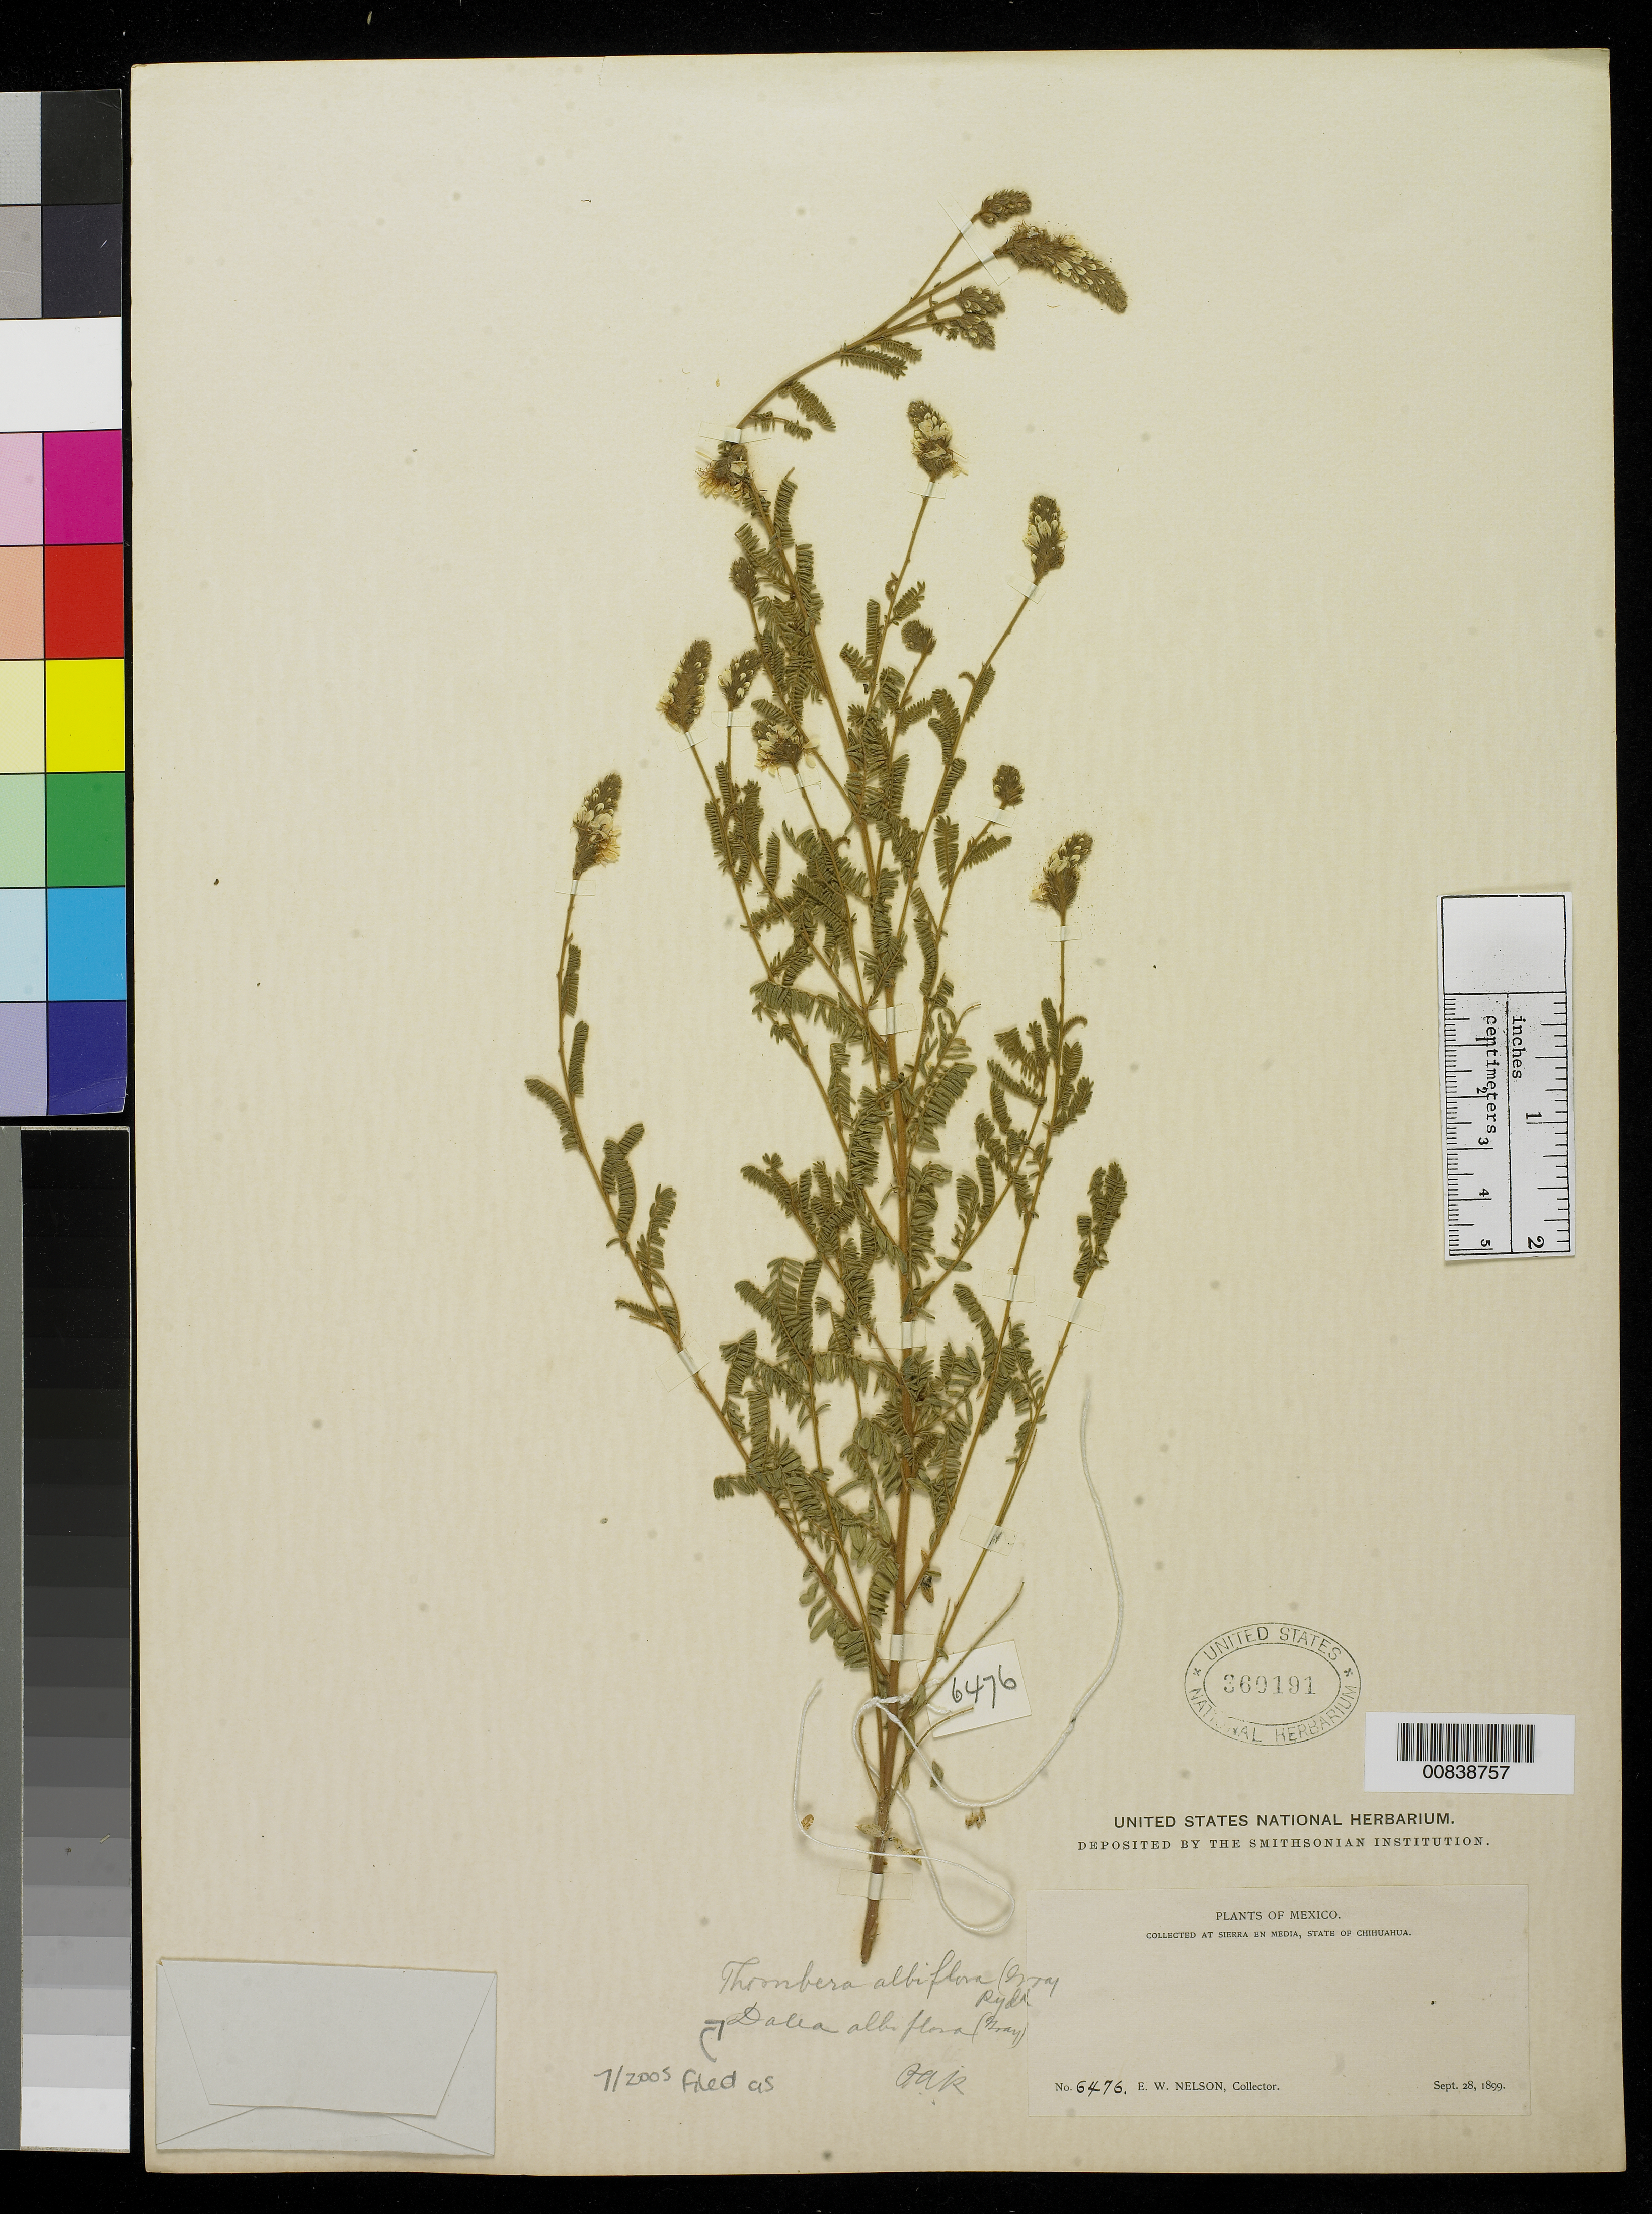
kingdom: Plantae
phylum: Tracheophyta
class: Magnoliopsida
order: Fabales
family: Fabaceae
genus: Dalea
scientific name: Dalea albiflora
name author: A. Gray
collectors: E. W. Nelson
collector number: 6476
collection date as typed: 28 Sep 1899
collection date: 1899-09-28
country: Mexico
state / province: Chihuahua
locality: Sierra en Media, Chihuahua.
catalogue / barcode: US 360191